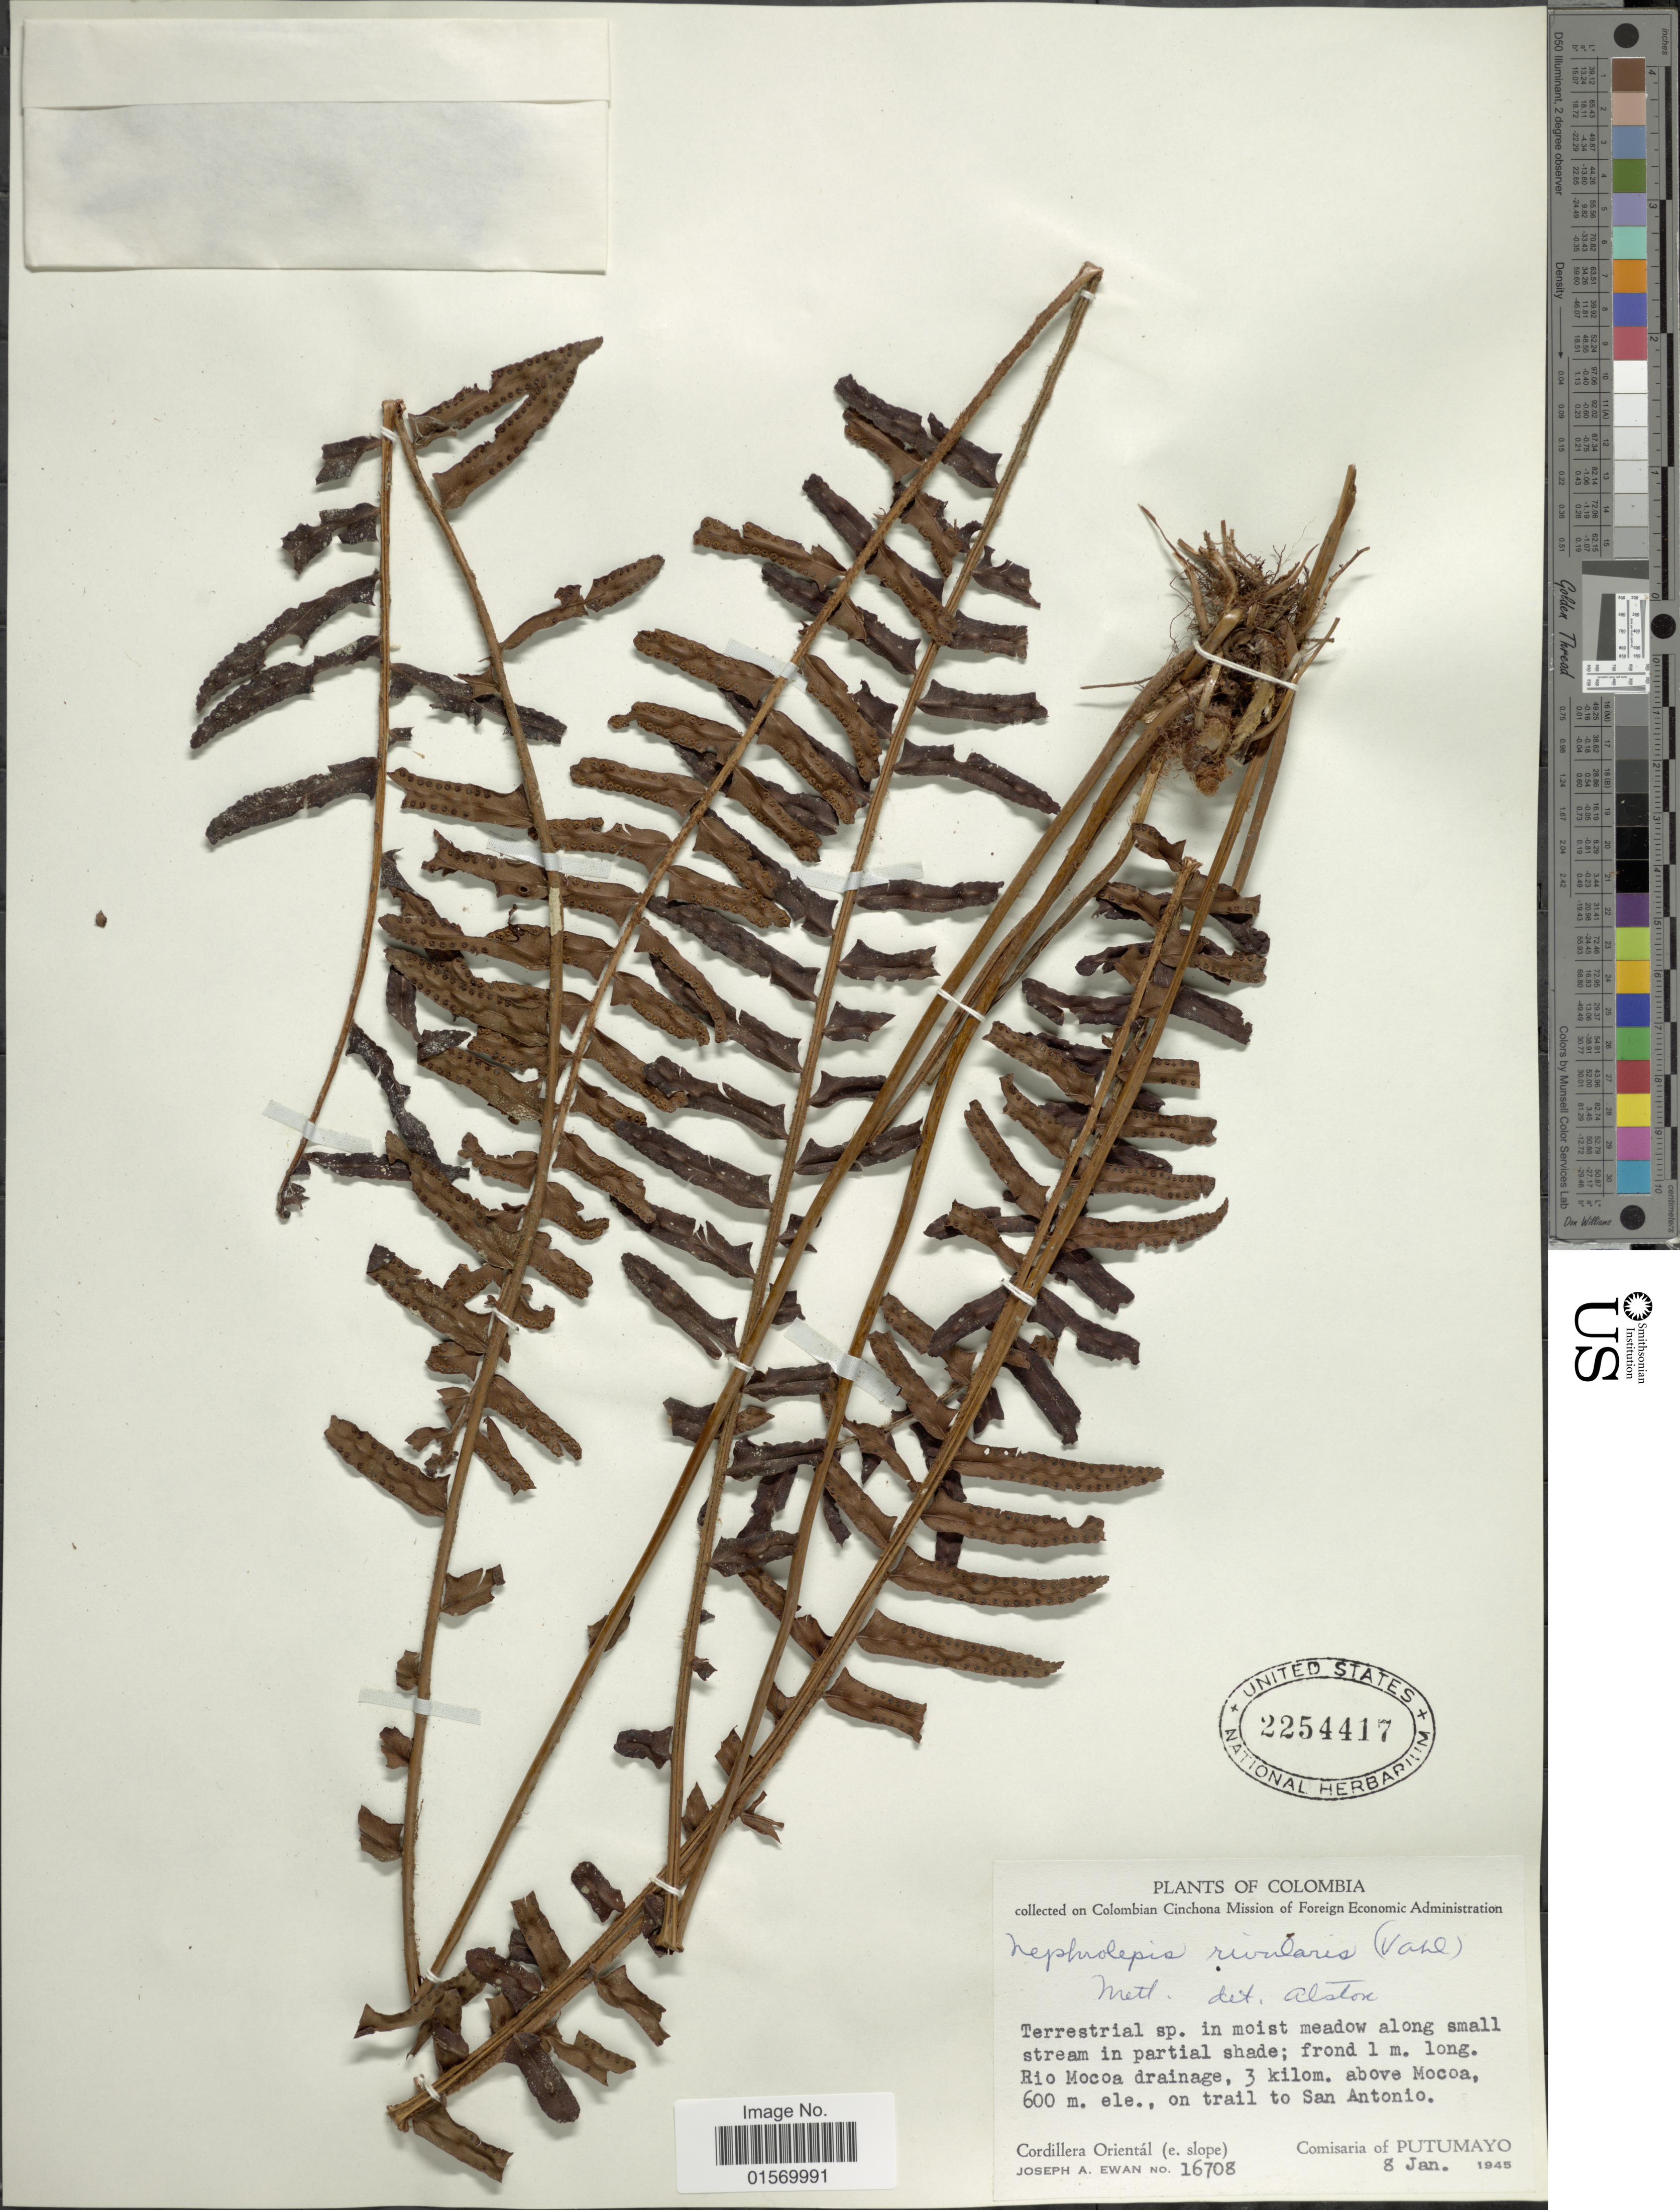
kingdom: Plantae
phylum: Tracheophyta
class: Polypodiopsida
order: Polypodiales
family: Nephrolepidaceae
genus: Nephrolepis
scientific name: Nephrolepis rivularis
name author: (Vahl) Mett. ex Krug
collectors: J. A. Ewan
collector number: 16708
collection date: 1945-01-08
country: Colombia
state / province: Putumayo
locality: Rio Mocoa drainage, 3 kilom. above Mocoa, on trail to San Antonio. Cordillera Orientál (e. slope)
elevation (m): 600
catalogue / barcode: US 2254417